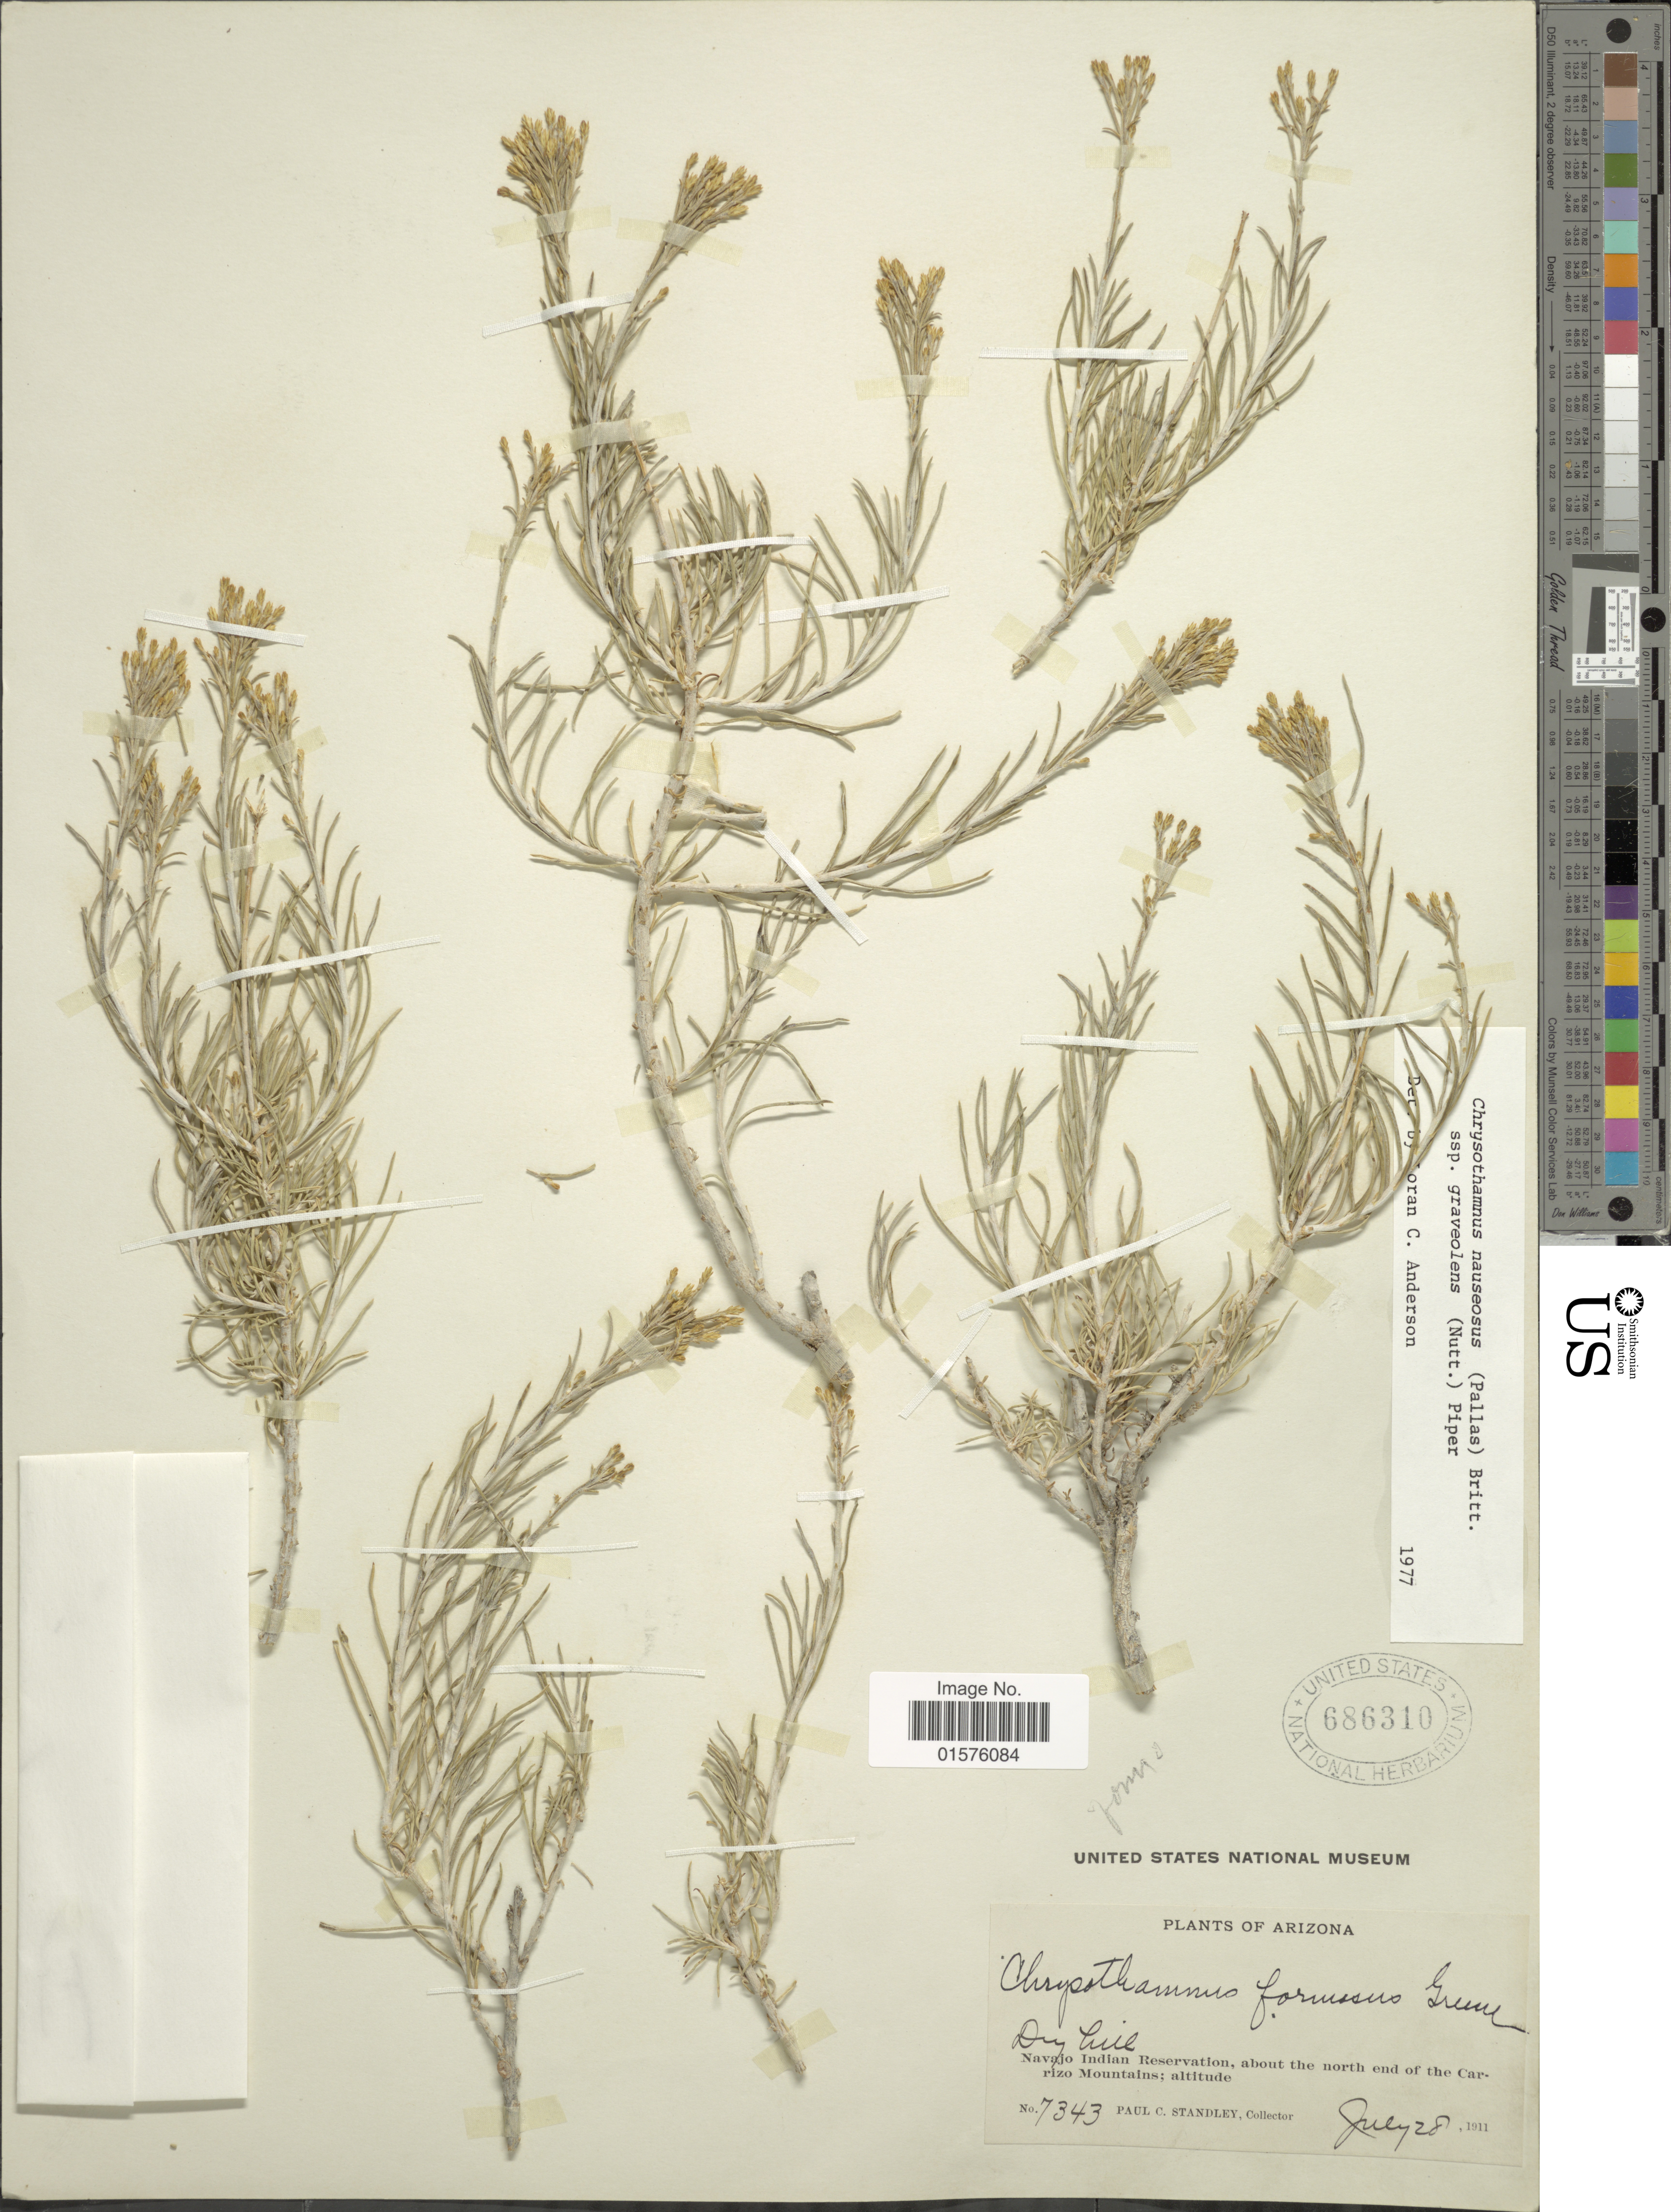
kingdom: Plantae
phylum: Tracheophyta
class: Magnoliopsida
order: Asterales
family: Asteraceae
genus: Ericameria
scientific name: Ericameria nauseosa var. graveolens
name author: (Nutt.) Reveal & Schuyler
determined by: Urbatsch, Lowell E., Curator (LSU), Louisiana State University (UNITED STATES)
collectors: P. C. Standley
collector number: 7343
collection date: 1911-07-28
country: United States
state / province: Arizona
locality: Navajo Indian Reservation, about the north end of the Carizo Mountains.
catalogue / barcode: US 686310